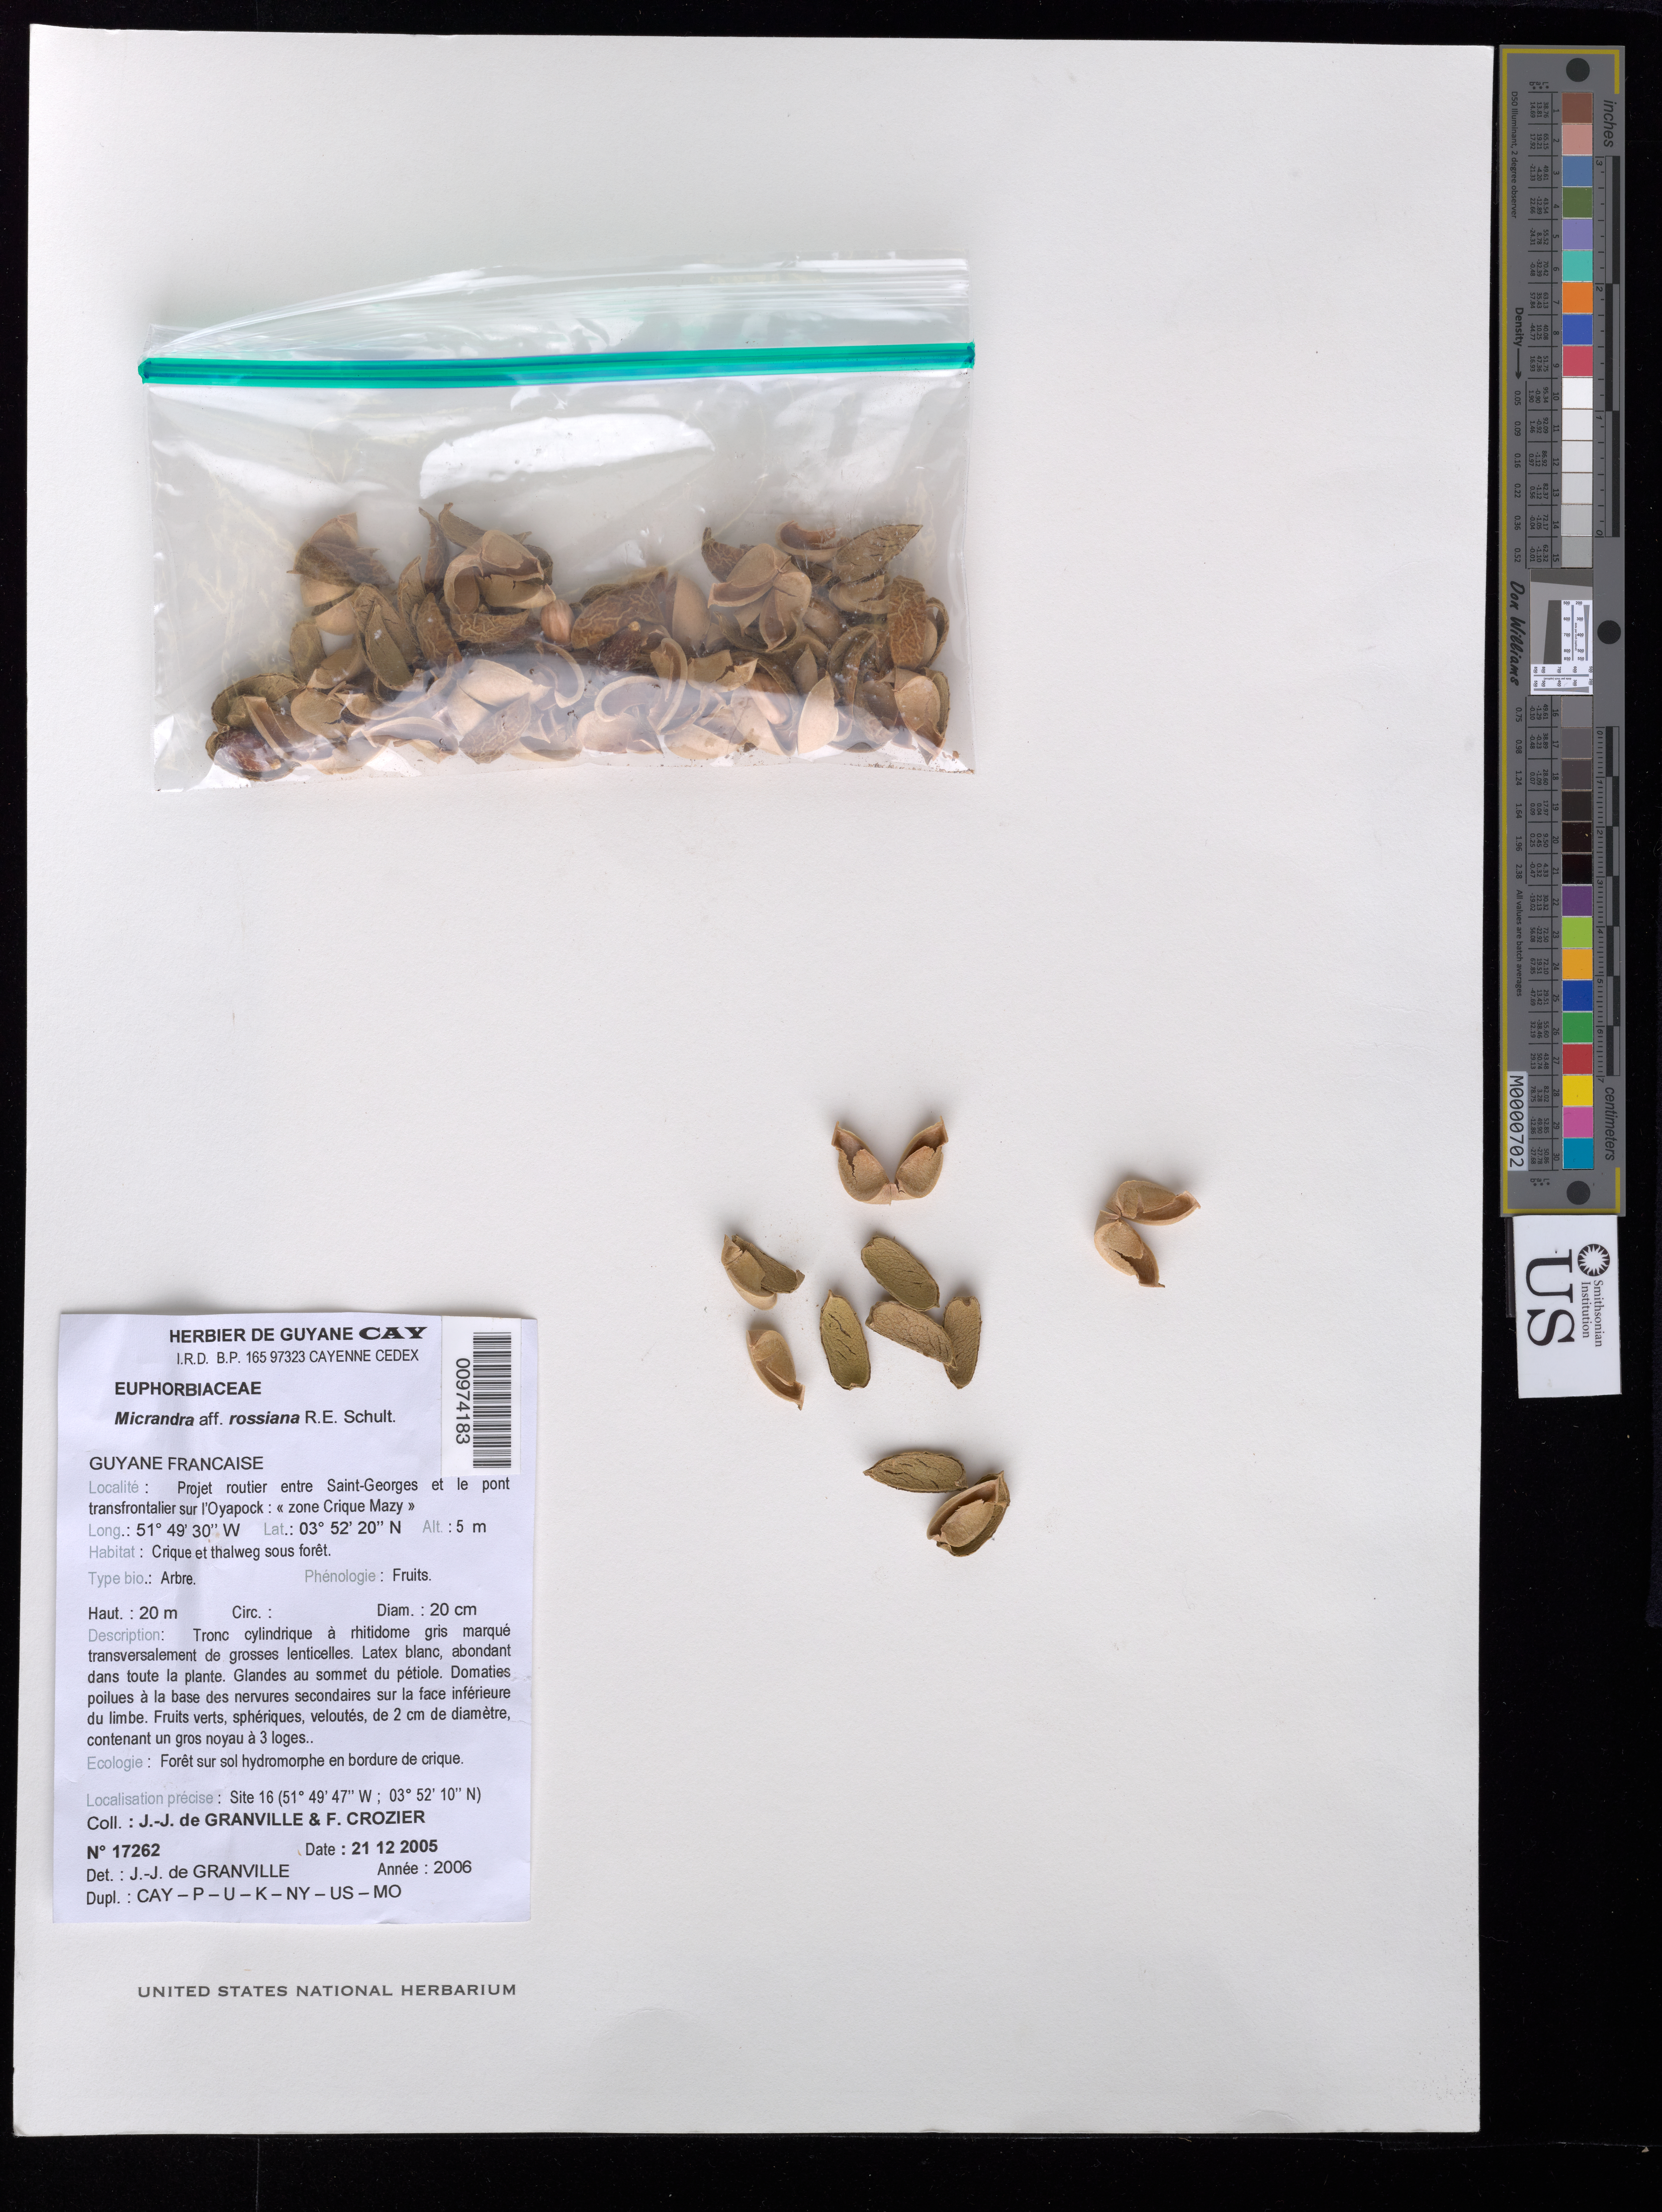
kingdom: Plantae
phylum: Tracheophyta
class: Magnoliopsida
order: Malpighiales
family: Euphorbiaceae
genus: Micrandra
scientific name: Micrandra rossiana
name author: R.E. Schult.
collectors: J.-J. de Granville & F. Crozier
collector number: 17262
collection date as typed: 21-Dec-05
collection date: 2005-12-21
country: French Guiana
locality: Project routier entre Saint-Georges et le pont transfrontalier sur l'Oyapock, "zone Crique Mazy", site 16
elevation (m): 5